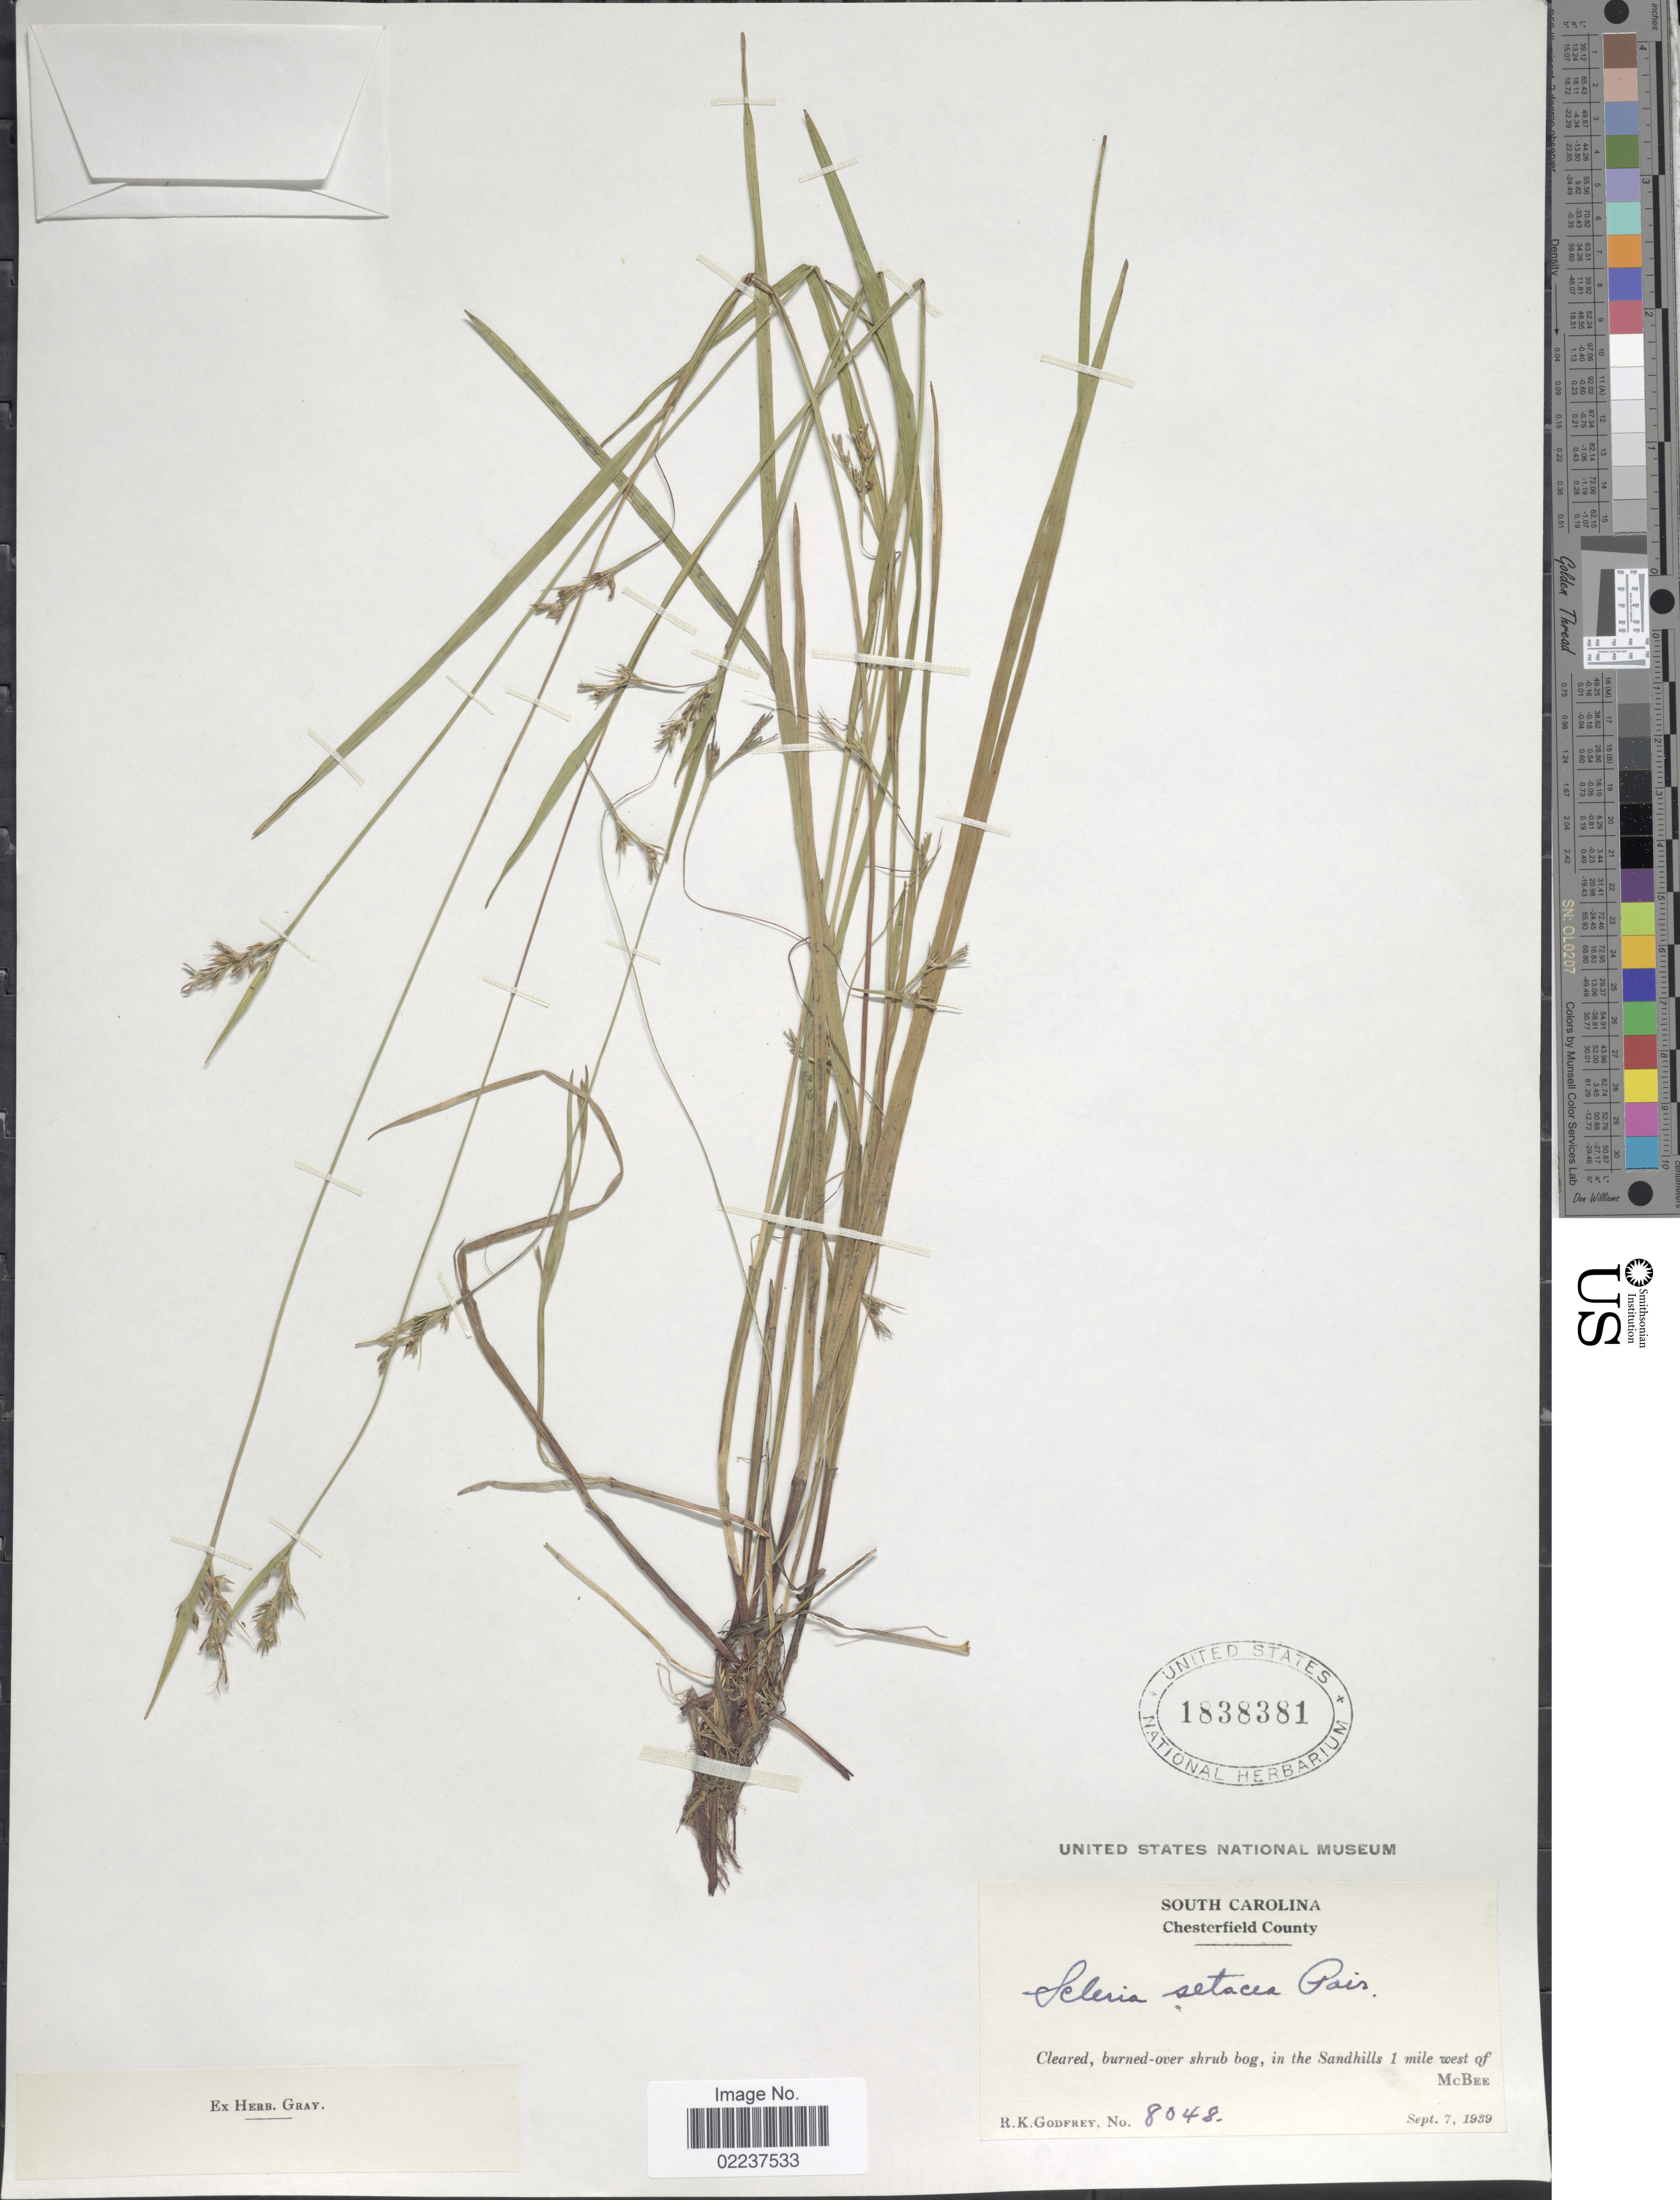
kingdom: Plantae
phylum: Tracheophyta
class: Liliopsida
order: Poales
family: Cyperaceae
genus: Scleria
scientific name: Scleria muehlenbergii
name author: Steud.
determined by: Strong, Mark T., (BOT), Smithsonian Institution - National Museum of Natural History (UNITED STATES)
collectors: R. K. Godfrey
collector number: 8048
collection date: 1939-09-07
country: United States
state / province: South Carolina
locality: Chesterfield County, in the Sandhills 1 mile west of McBee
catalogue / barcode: US 1838381